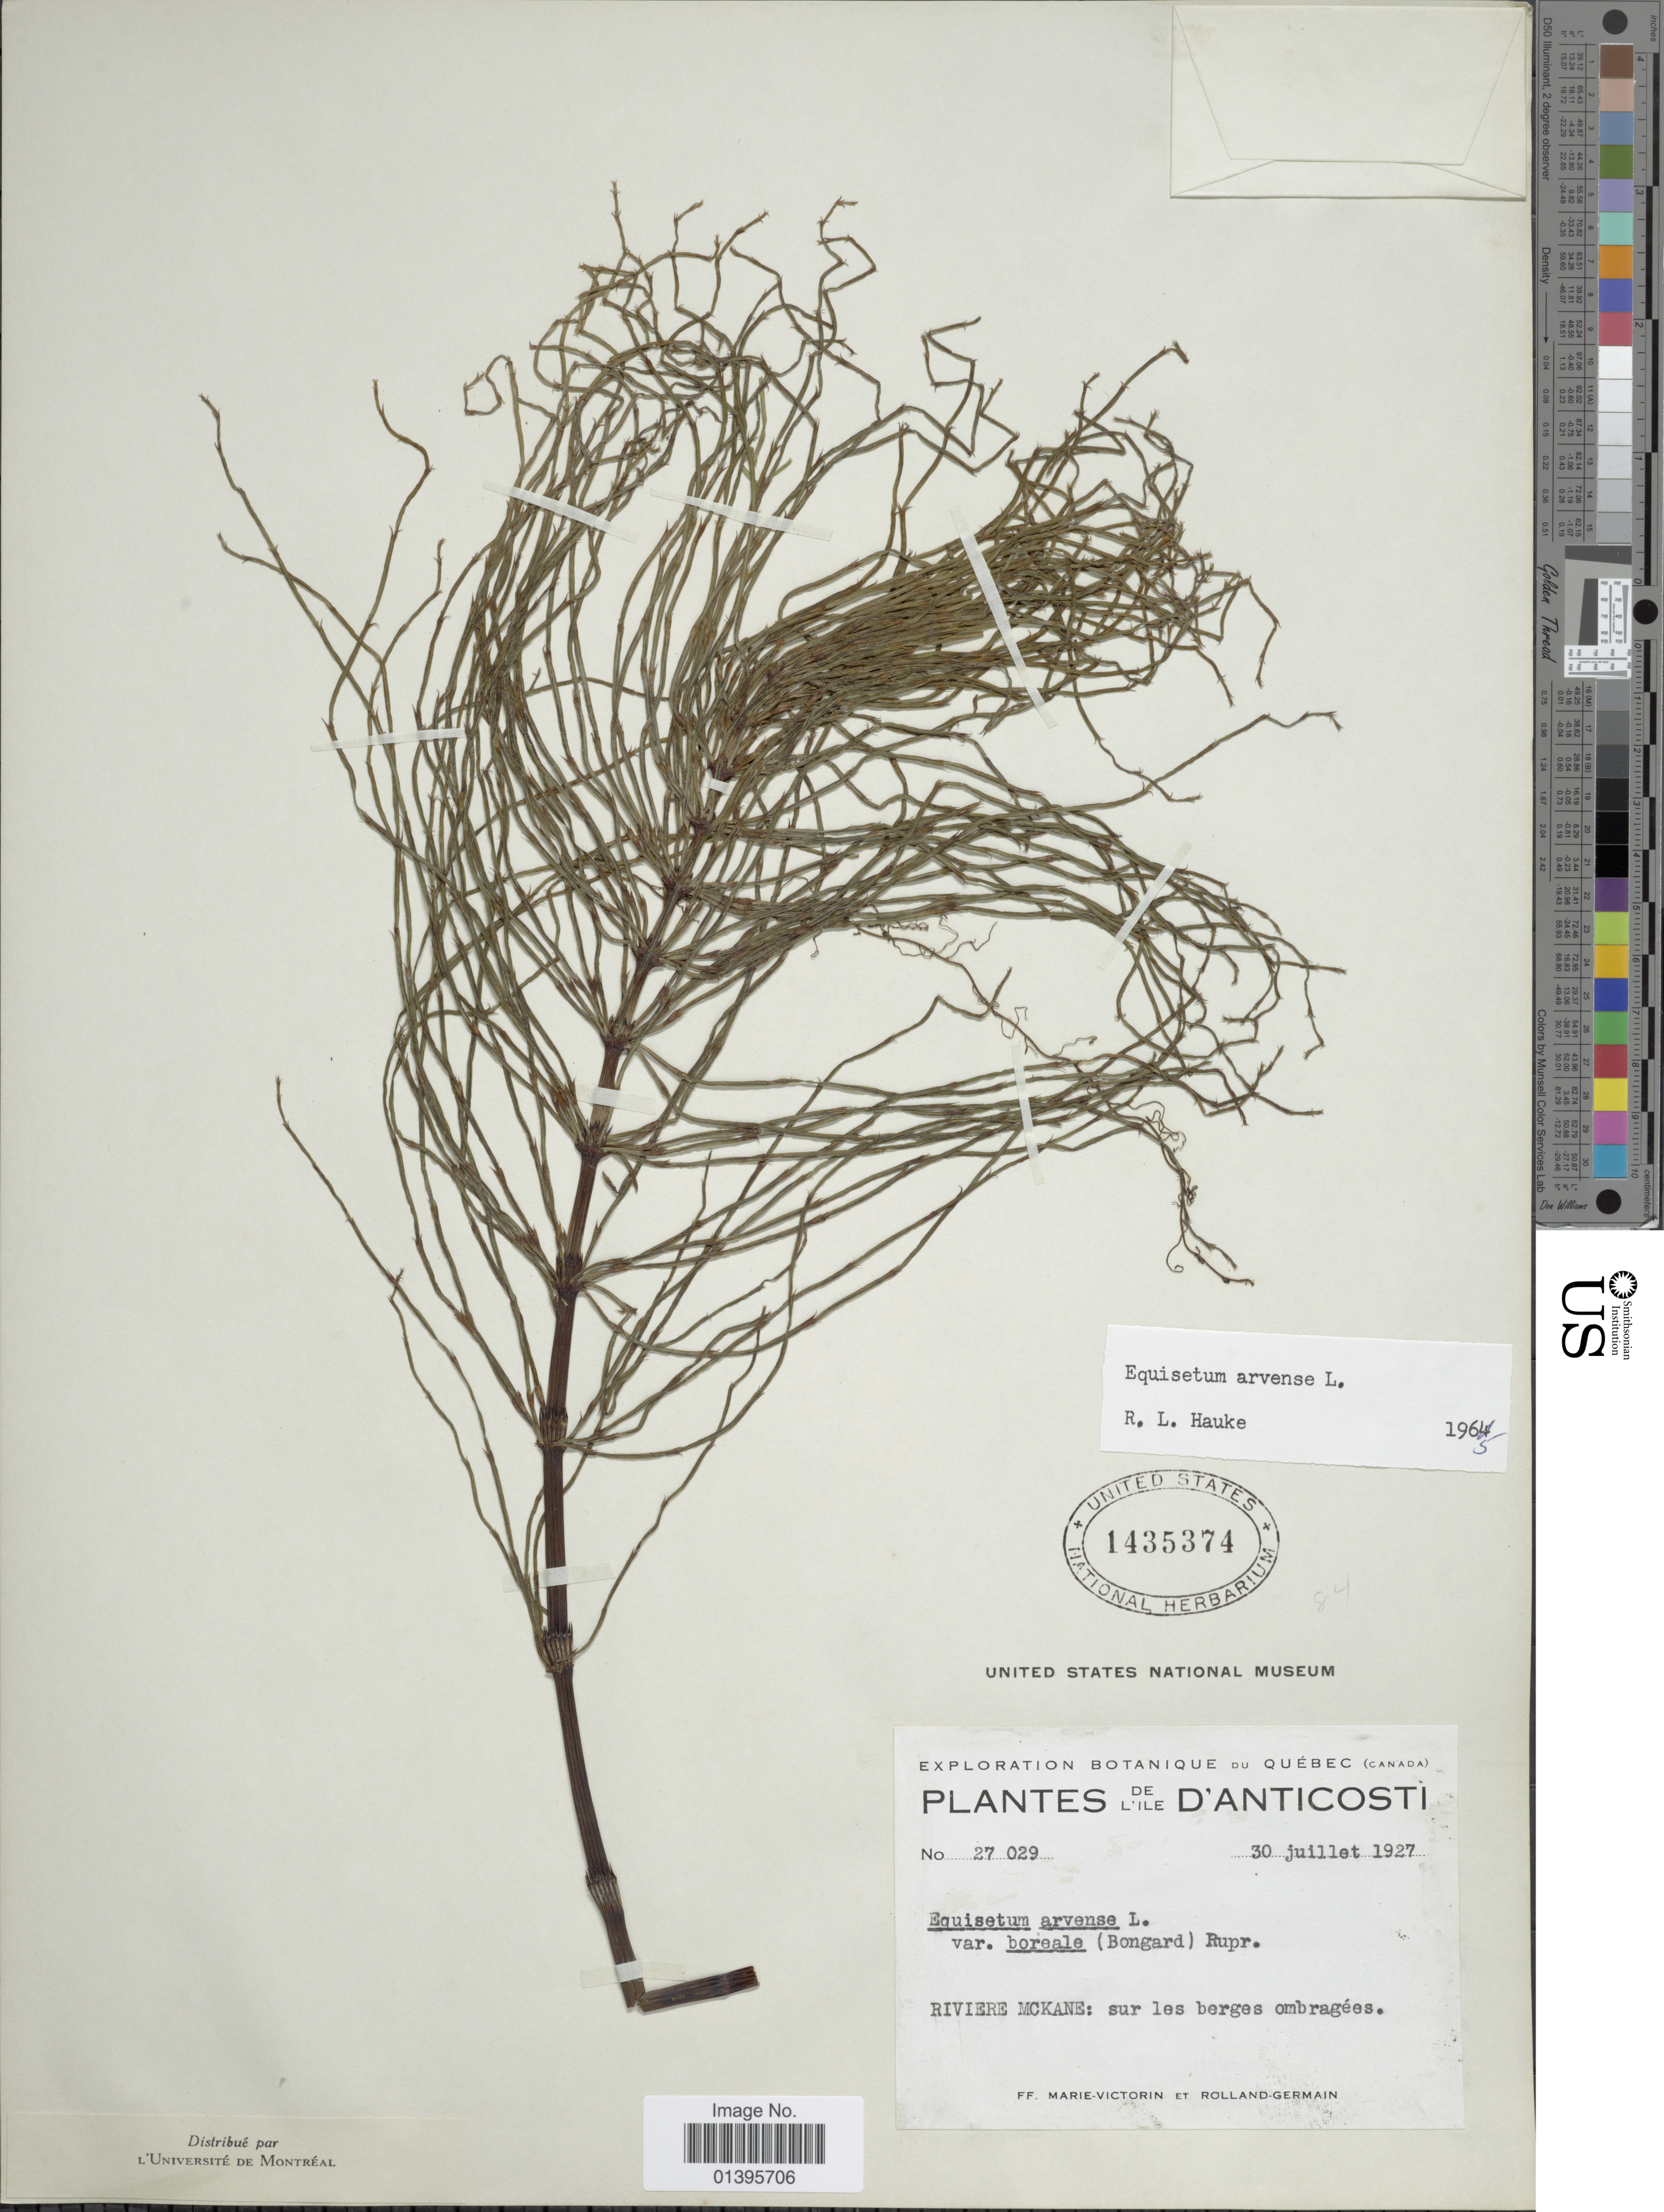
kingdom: Plantae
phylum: Tracheophyta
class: Polypodiopsida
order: Equisetales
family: Equisetaceae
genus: Equisetum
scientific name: Equisetum arvense var. boreale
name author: (Bong.) Rupr.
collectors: Fr. Marie-Victorin & Rolland-Germain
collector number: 27029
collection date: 1927-07-30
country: Canada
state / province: Quebec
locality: Plantes de L'Ile D'Anticosti. Riviere Mckane: sur les berges ombragées.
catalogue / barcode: US 1435374